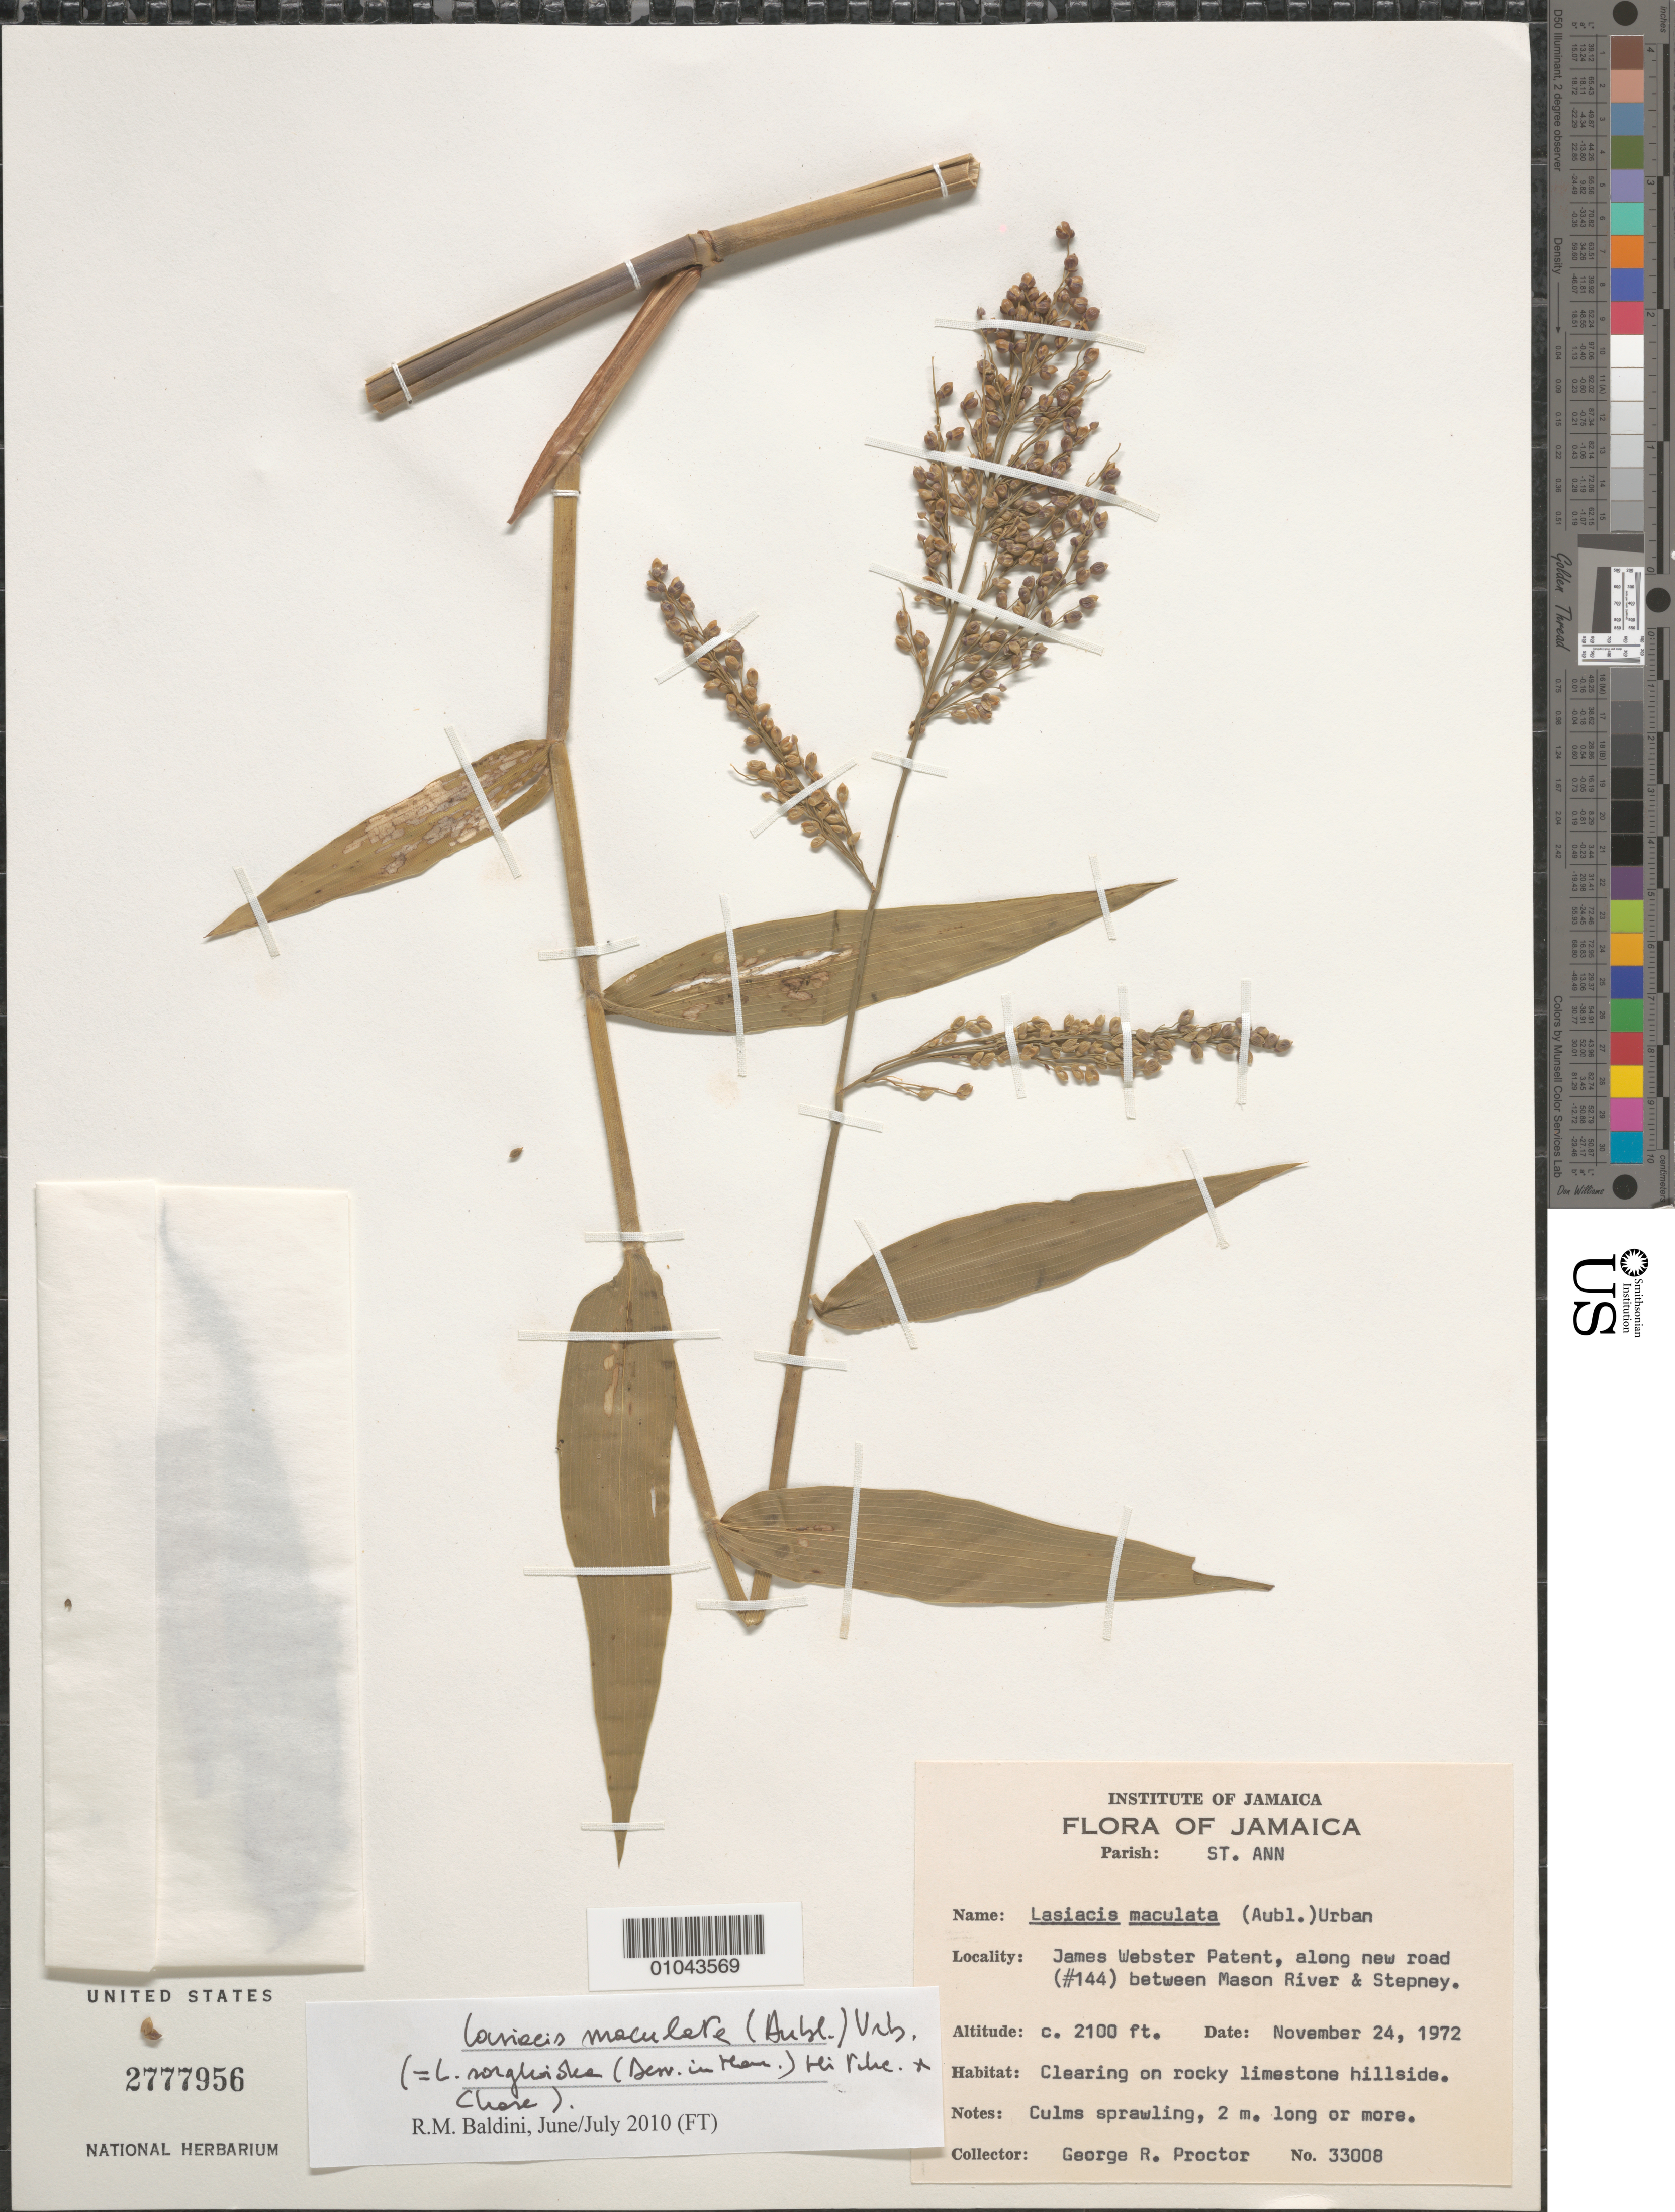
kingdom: Plantae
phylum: Tracheophyta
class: Liliopsida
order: Poales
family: Poaceae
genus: Lasiacis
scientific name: Lasiacis sorghoidea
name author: (Desv. ex Ham.) Hitchc. & Chase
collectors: G. R. Proctor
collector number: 33008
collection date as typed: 24 Nov 1972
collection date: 1972-11-24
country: Jamaica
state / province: Saint Ann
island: Jamaica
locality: James Webster Patent, along new road (#144) between Mason River and Stepney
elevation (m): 640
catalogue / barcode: US 2777956